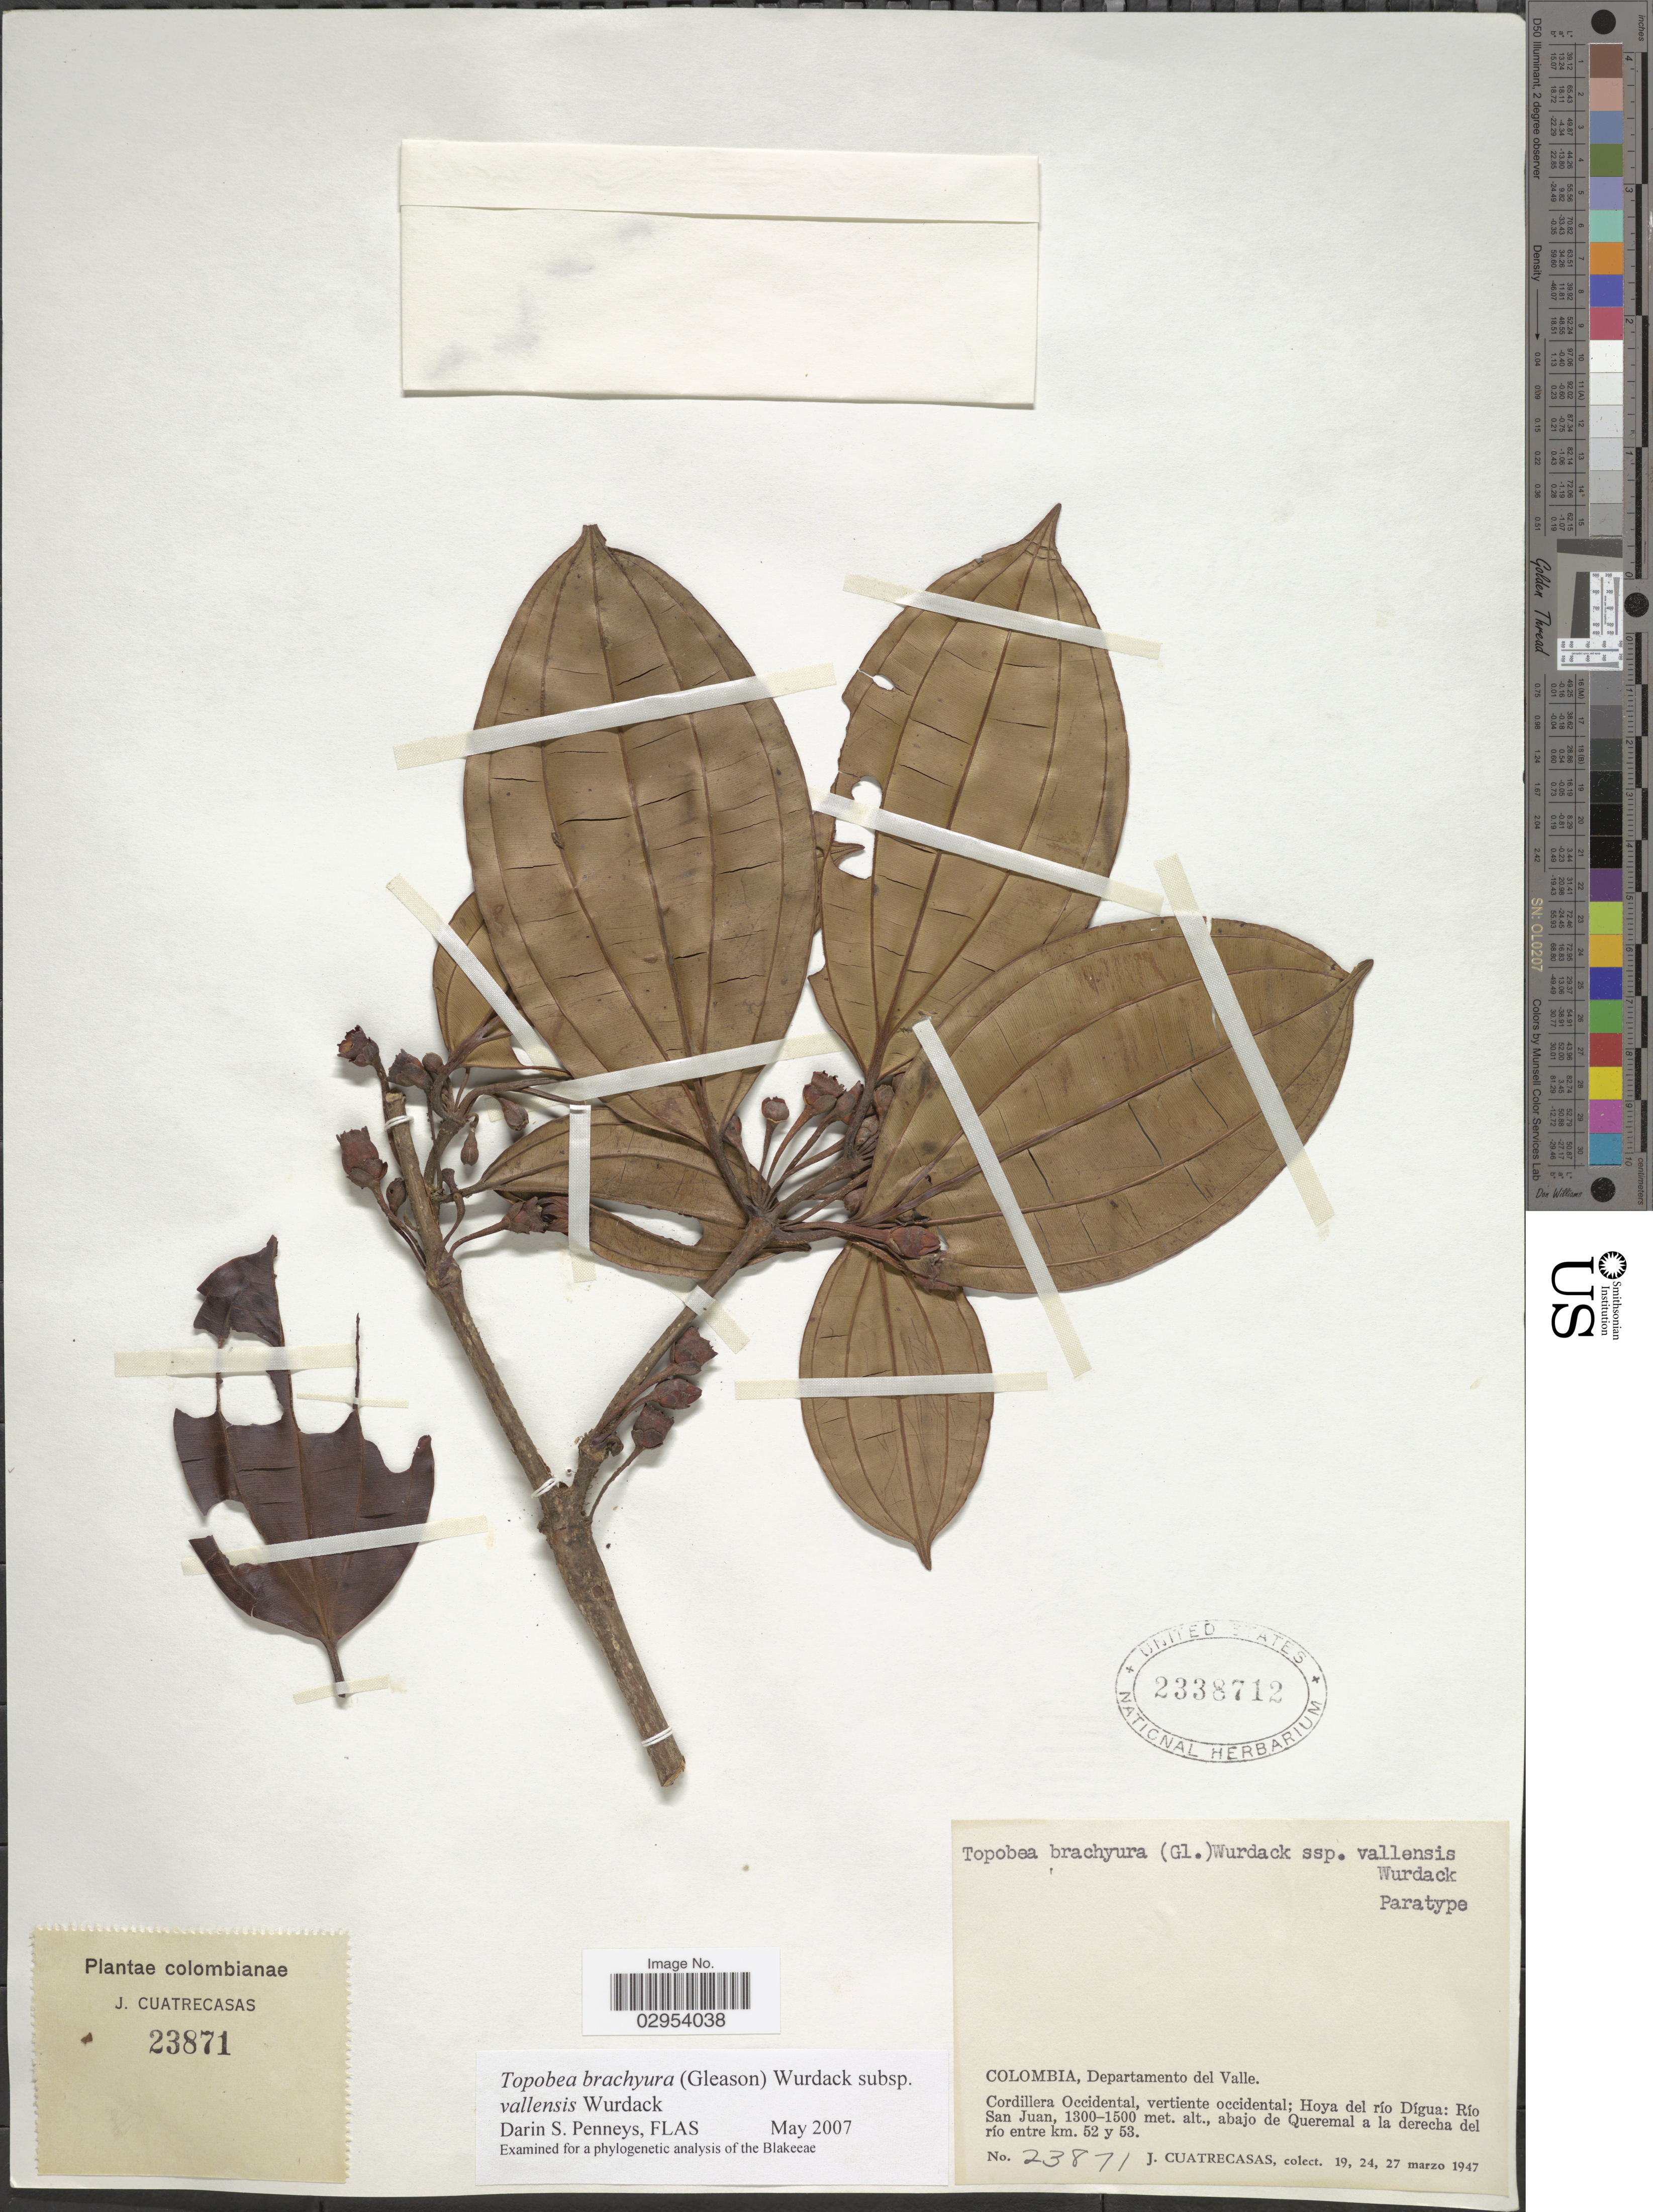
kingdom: Plantae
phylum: Tracheophyta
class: Magnoliopsida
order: Myrtales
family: Melastomataceae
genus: Topobea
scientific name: Topobea brachyura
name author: (Gleason) Wurdack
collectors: J. Cuatrecasas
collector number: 23871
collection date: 1947-03-19/1947-03-27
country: Colombia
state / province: Valle del Cauca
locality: Departamento del Valle. Cordillera Occidental, vertiente occidental; Hoya del río Dígua: Río San Juan, abajo de Queremal a la derecha del río entre km. 52 y 53.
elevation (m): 1300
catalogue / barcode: US 2338712